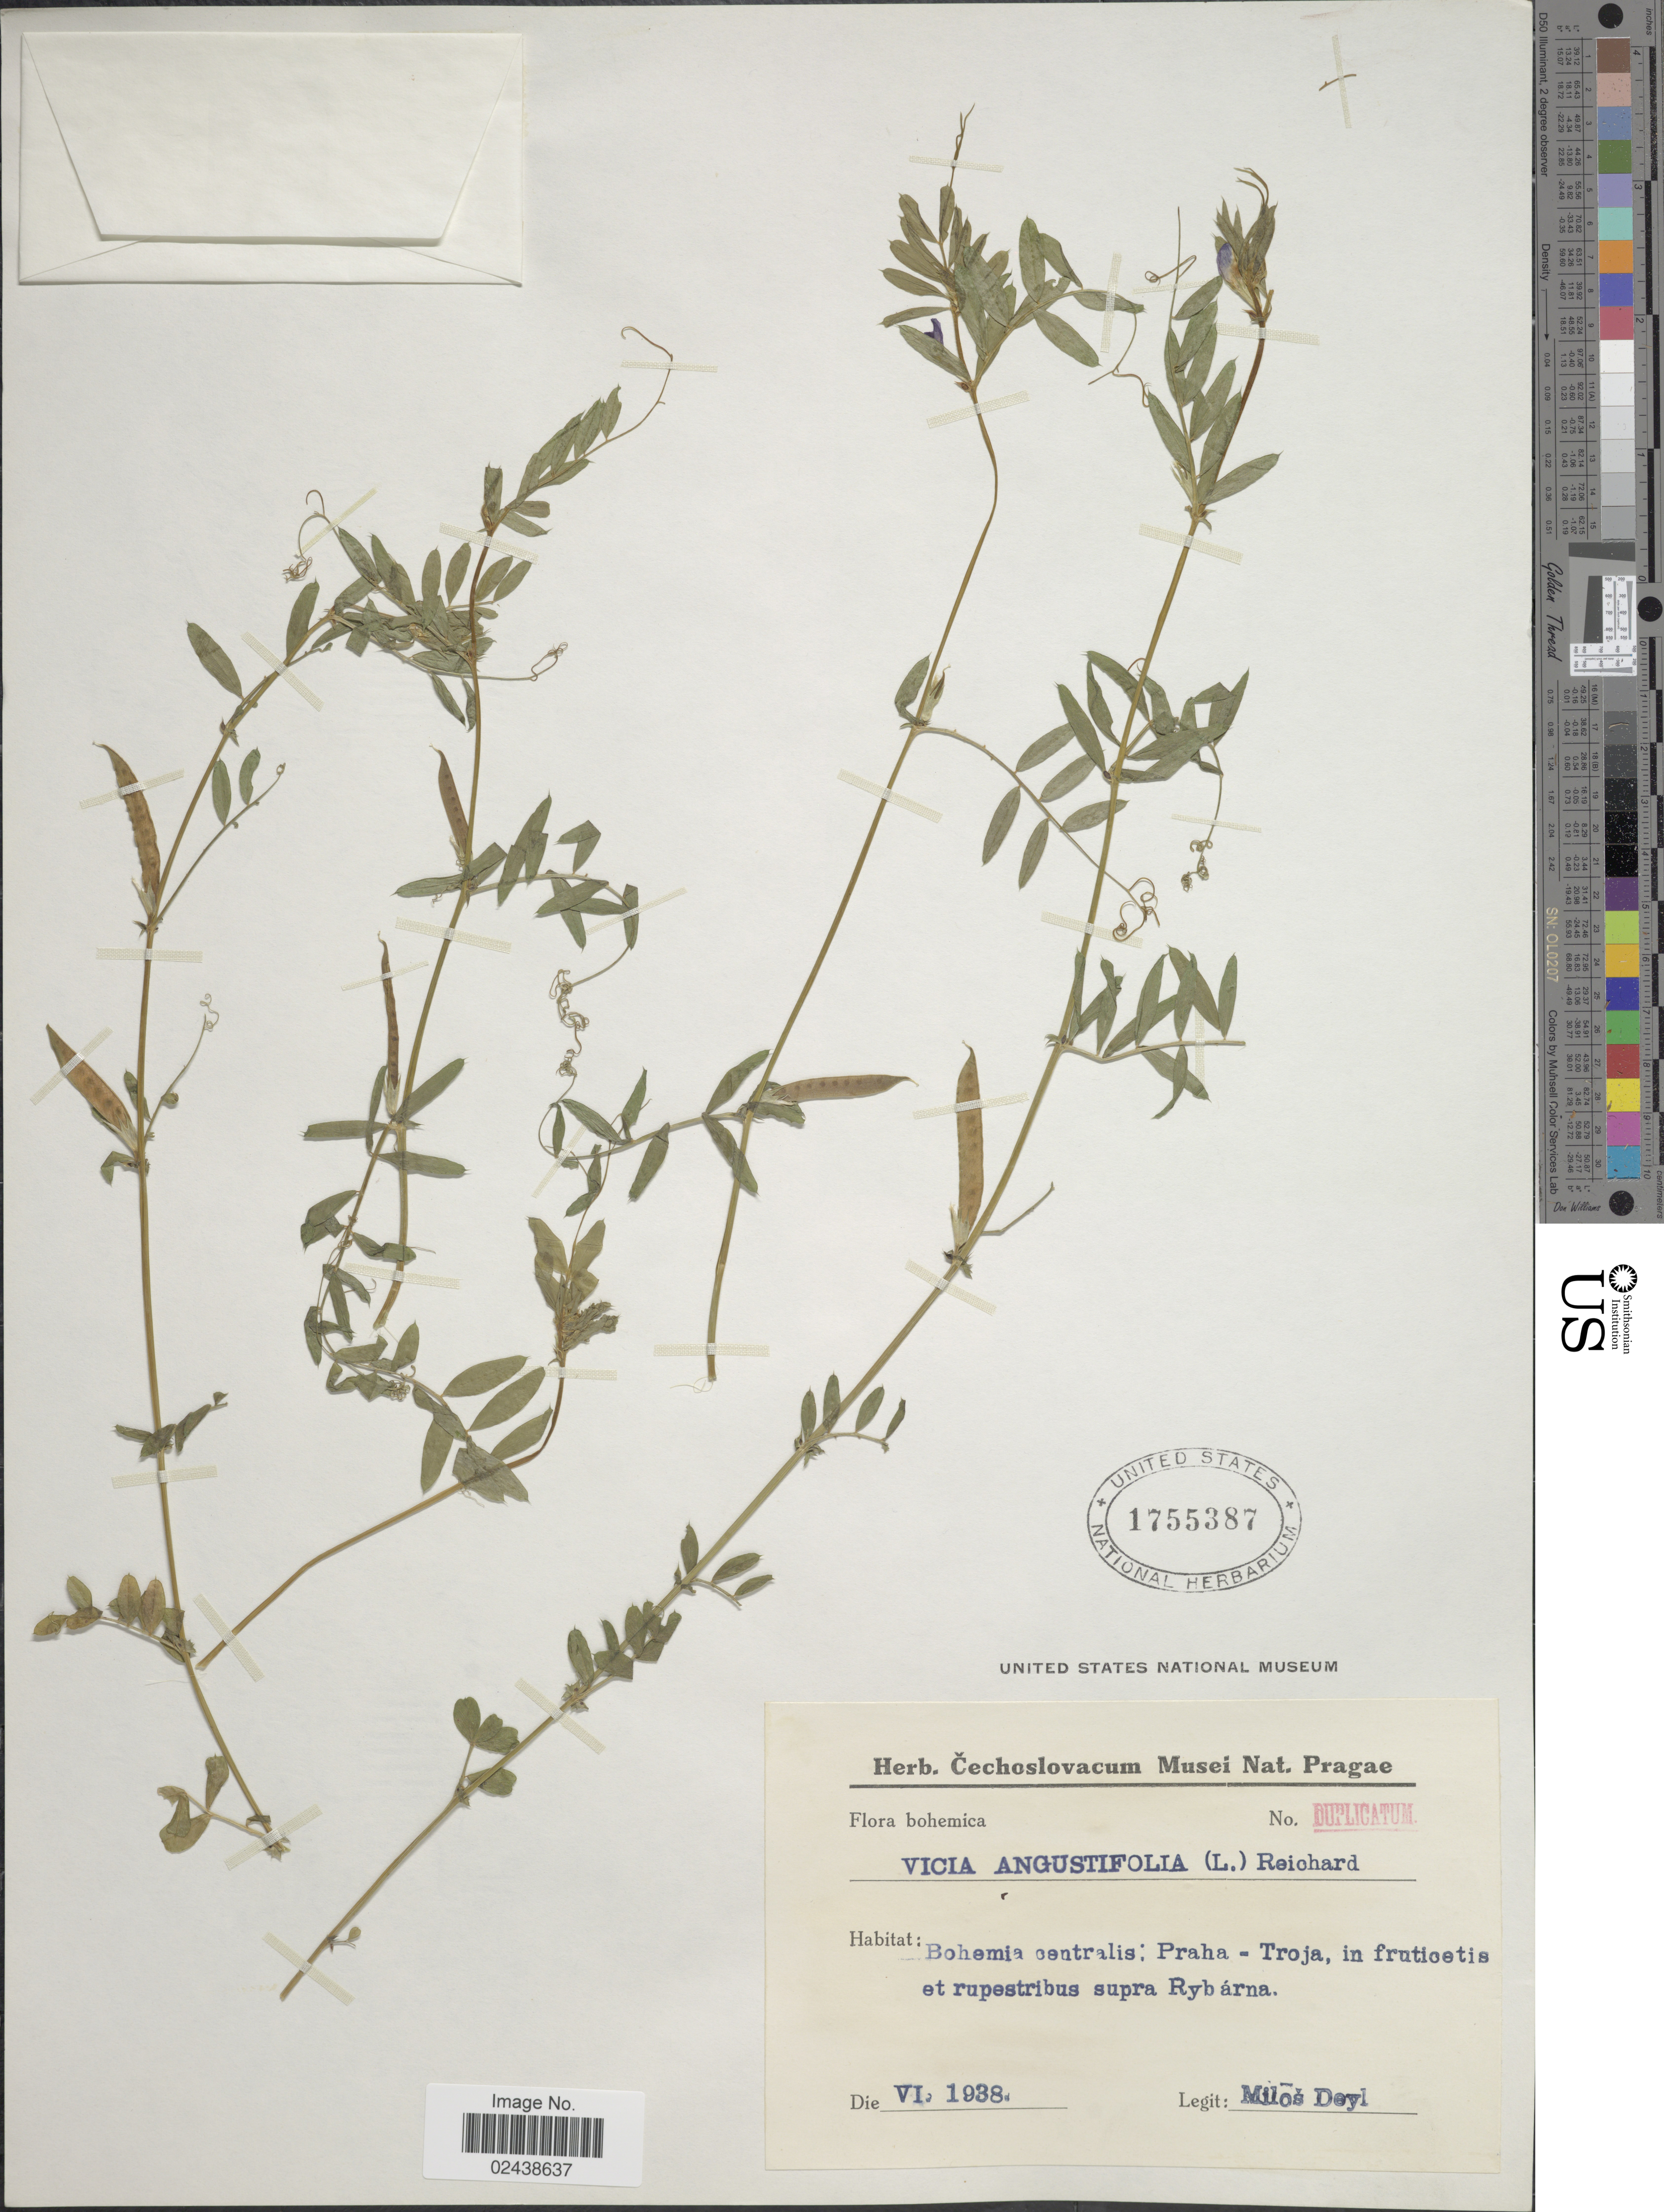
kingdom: Plantae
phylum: Tracheophyta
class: Magnoliopsida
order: Fabales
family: Fabaceae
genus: Vicia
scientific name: Vicia angustifolia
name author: L.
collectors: M. Deyl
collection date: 1938-06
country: Czechia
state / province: Prague, Capital District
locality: Bohemica. Bohemia centralis: Praha - Troja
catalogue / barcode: US 1755387